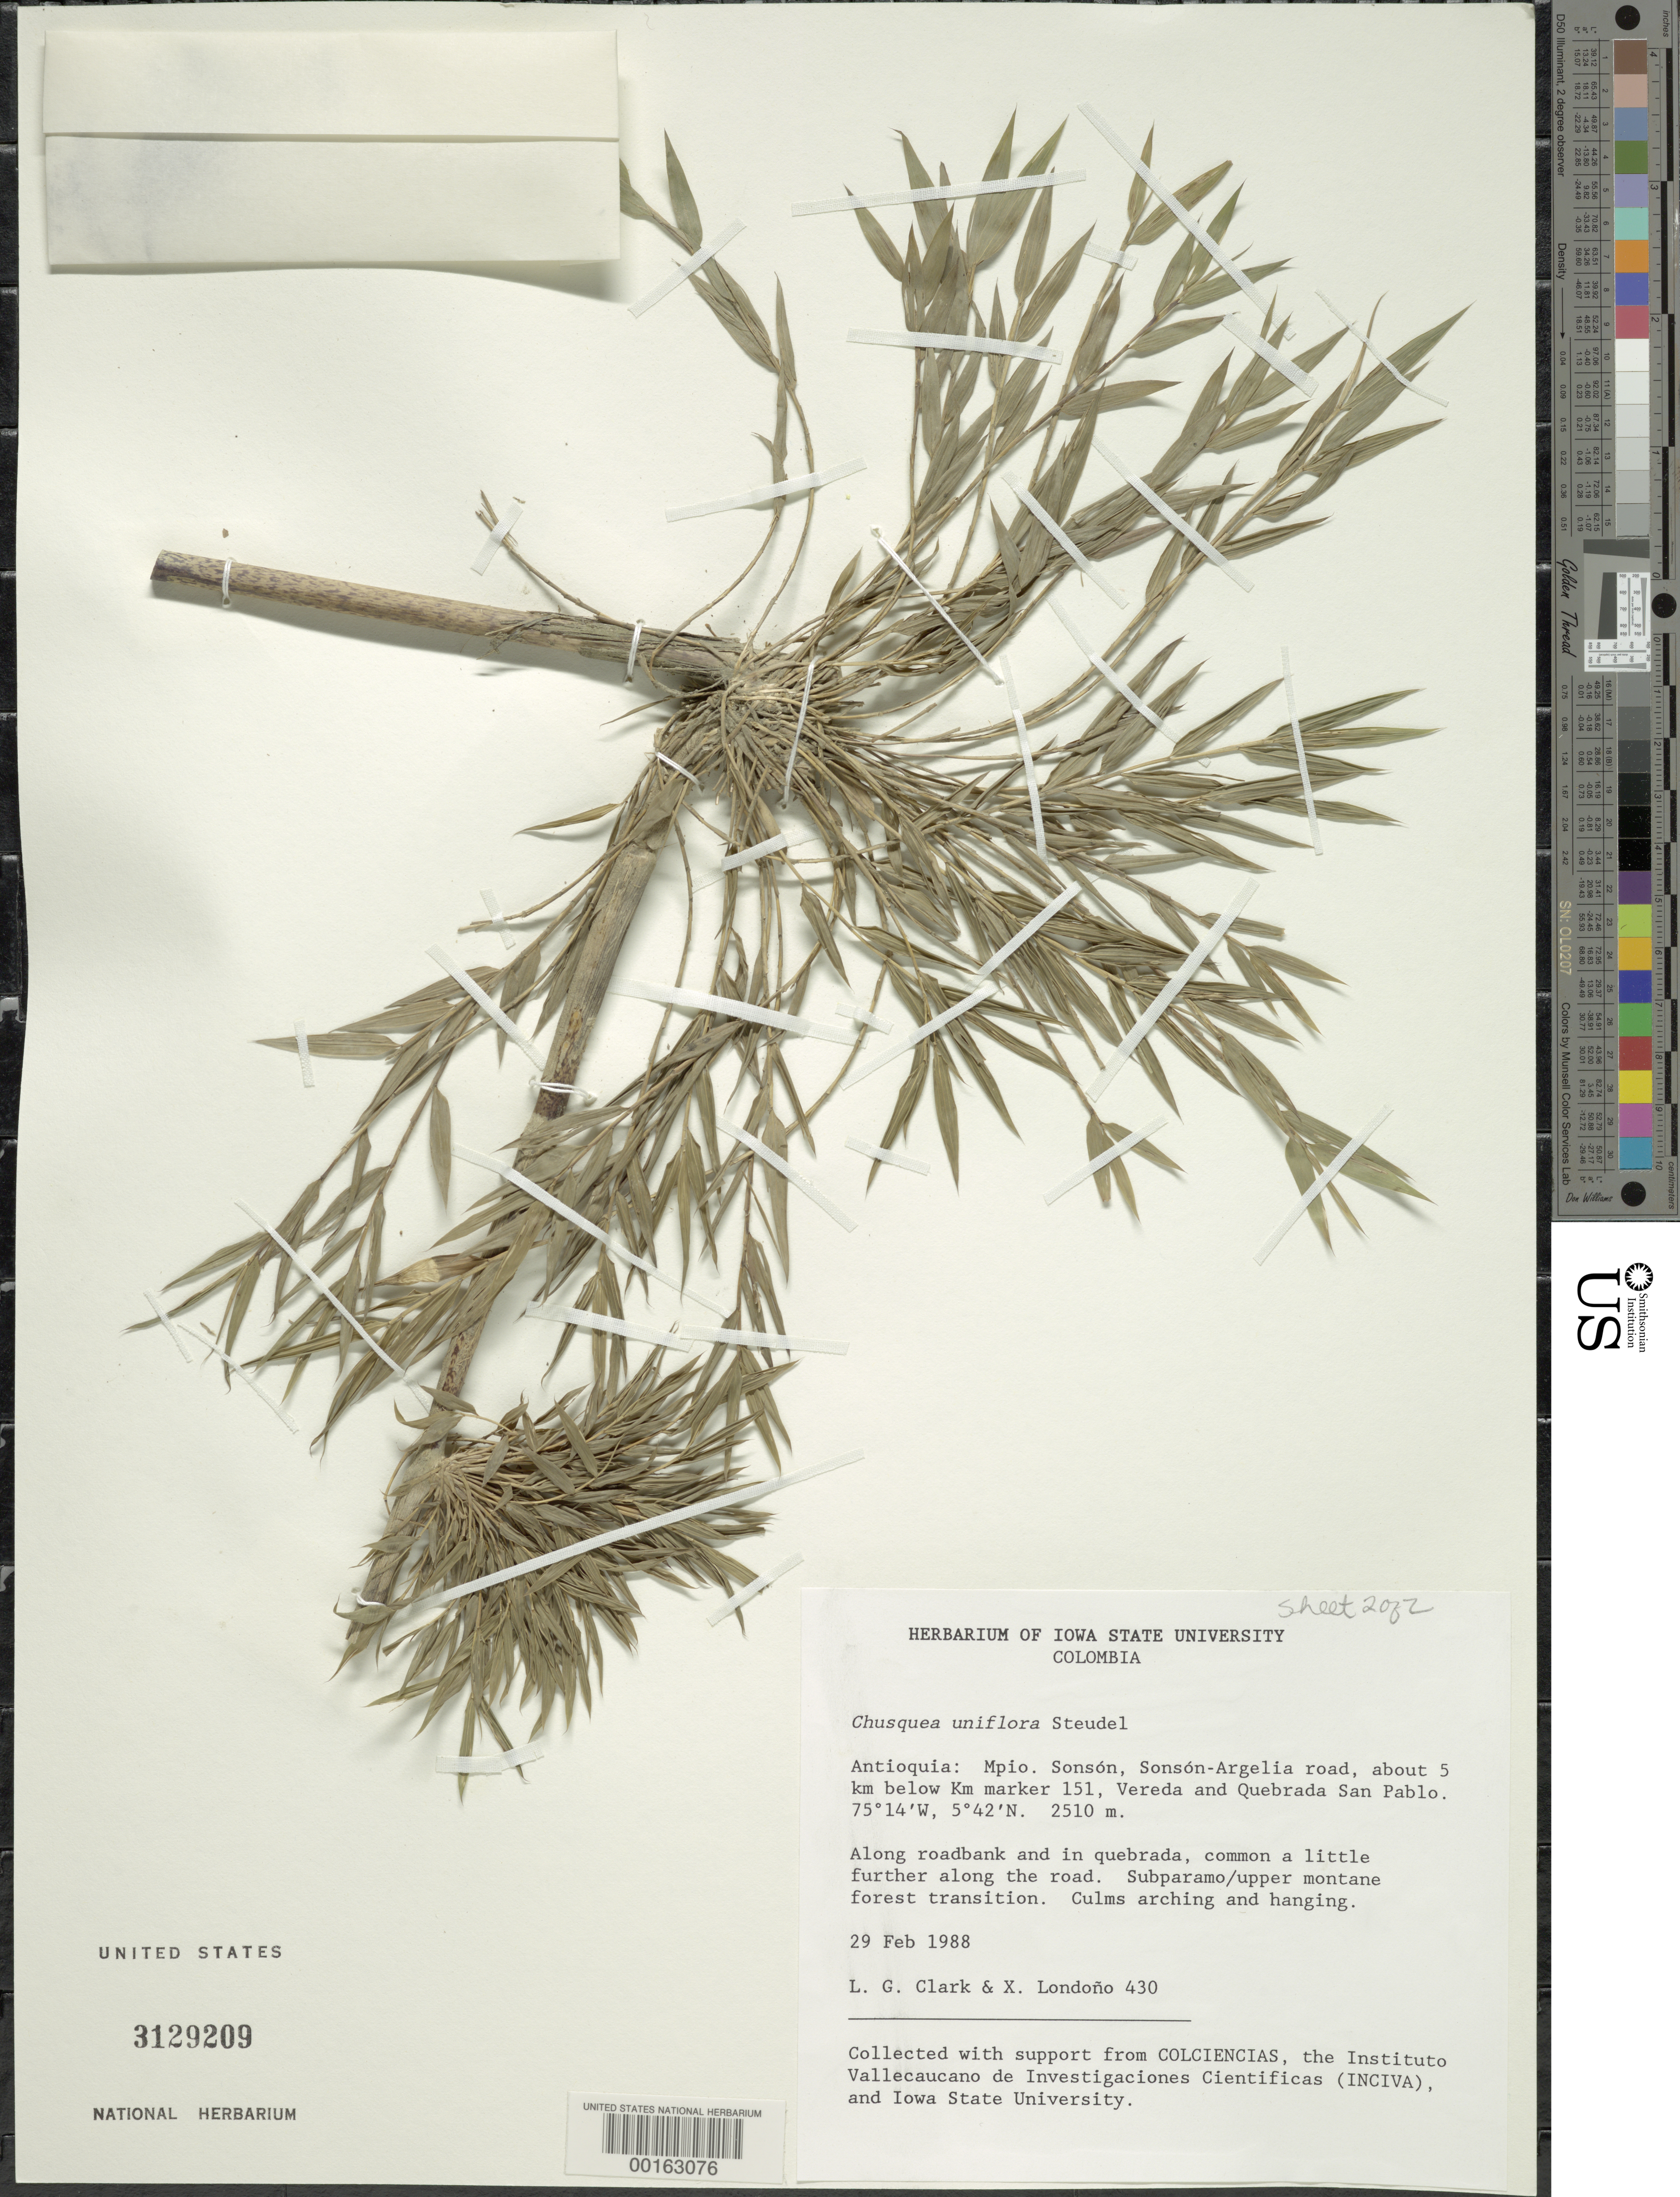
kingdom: Plantae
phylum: Tracheophyta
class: Liliopsida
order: Poales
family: Poaceae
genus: Chusquea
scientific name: Chusquea uniflora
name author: Steud.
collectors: L. G. Clark & X. Londoño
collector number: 430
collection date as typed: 29 Feb 1988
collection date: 1988-02-29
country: Colombia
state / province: Antioquia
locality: Sonson, Sonson-Argelia road, Vereda and Quebrada San Pablo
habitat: Along roadbank and in quebrada, subparamo, upper montane forest transition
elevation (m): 2510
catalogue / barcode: US 3129209